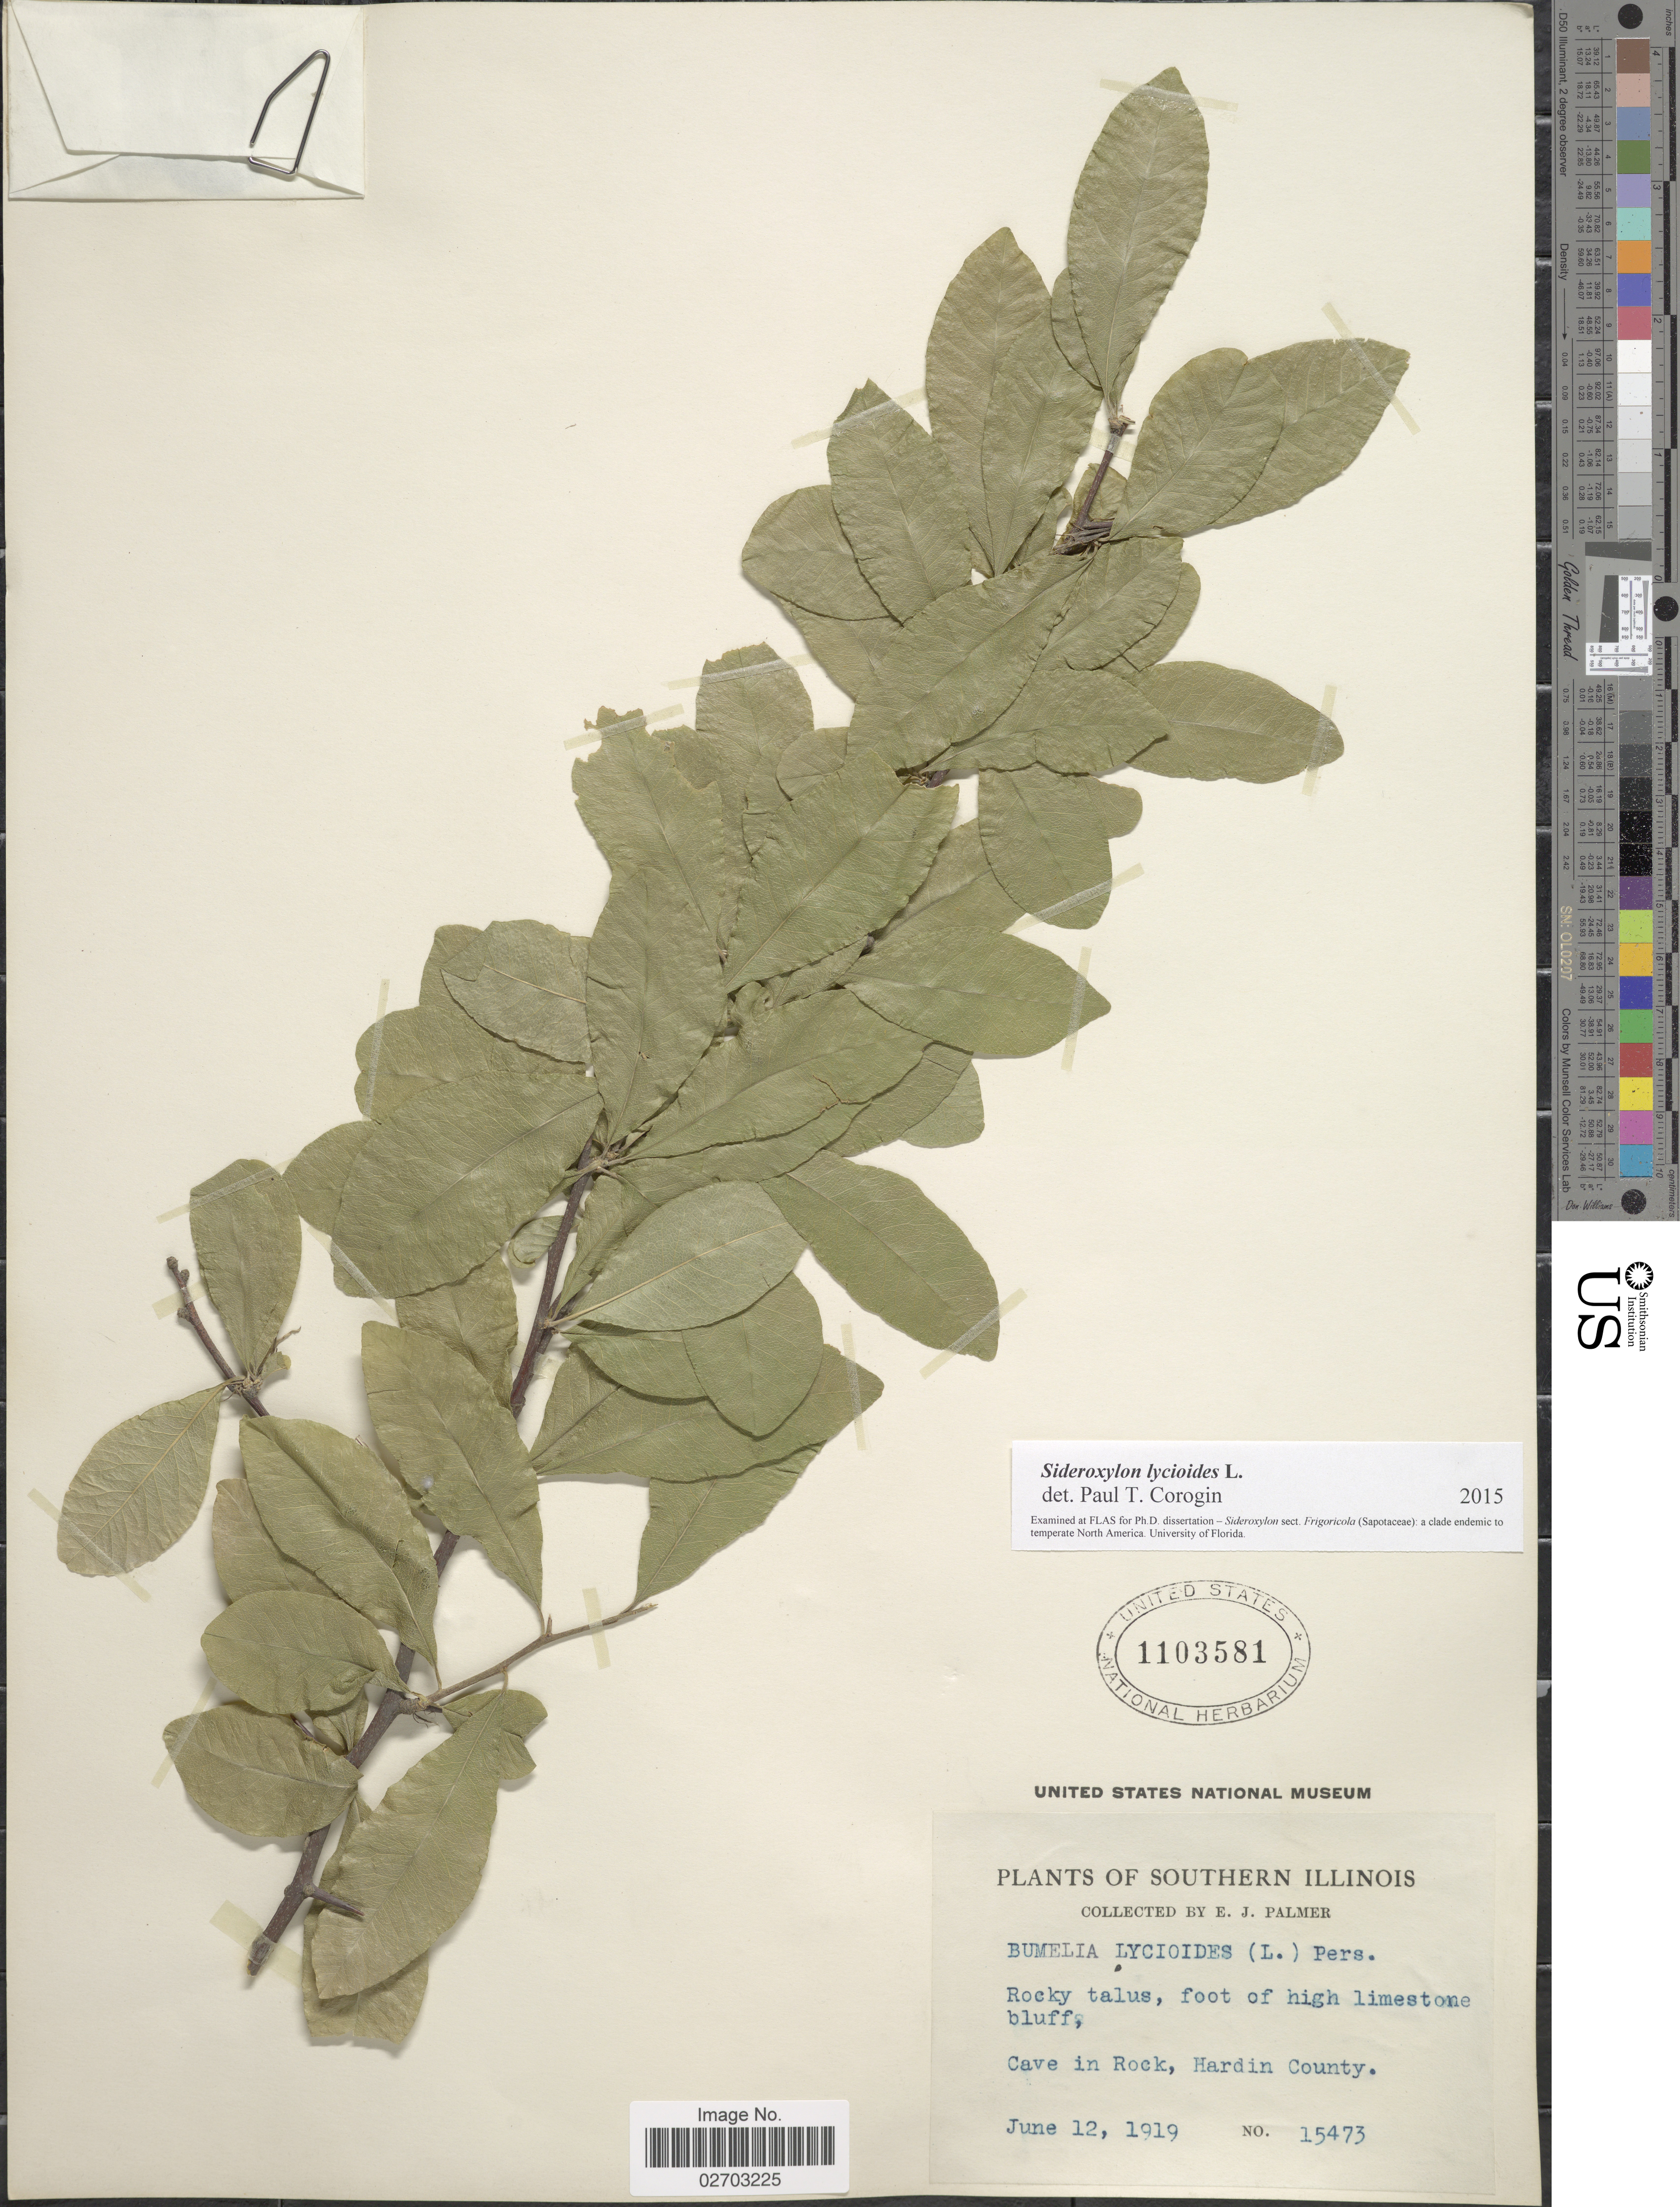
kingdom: Plantae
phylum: Tracheophyta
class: Magnoliopsida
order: Ericales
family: Sapotaceae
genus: Sideroxylon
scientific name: Sideroxylon lycioides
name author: L.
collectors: E. J. Palmer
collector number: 15473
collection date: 1919-06-12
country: United States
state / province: Illinois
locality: Southern Illinois, foot of high limestone bluffs, Cave in Rock, Hardin County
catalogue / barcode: US 1103581